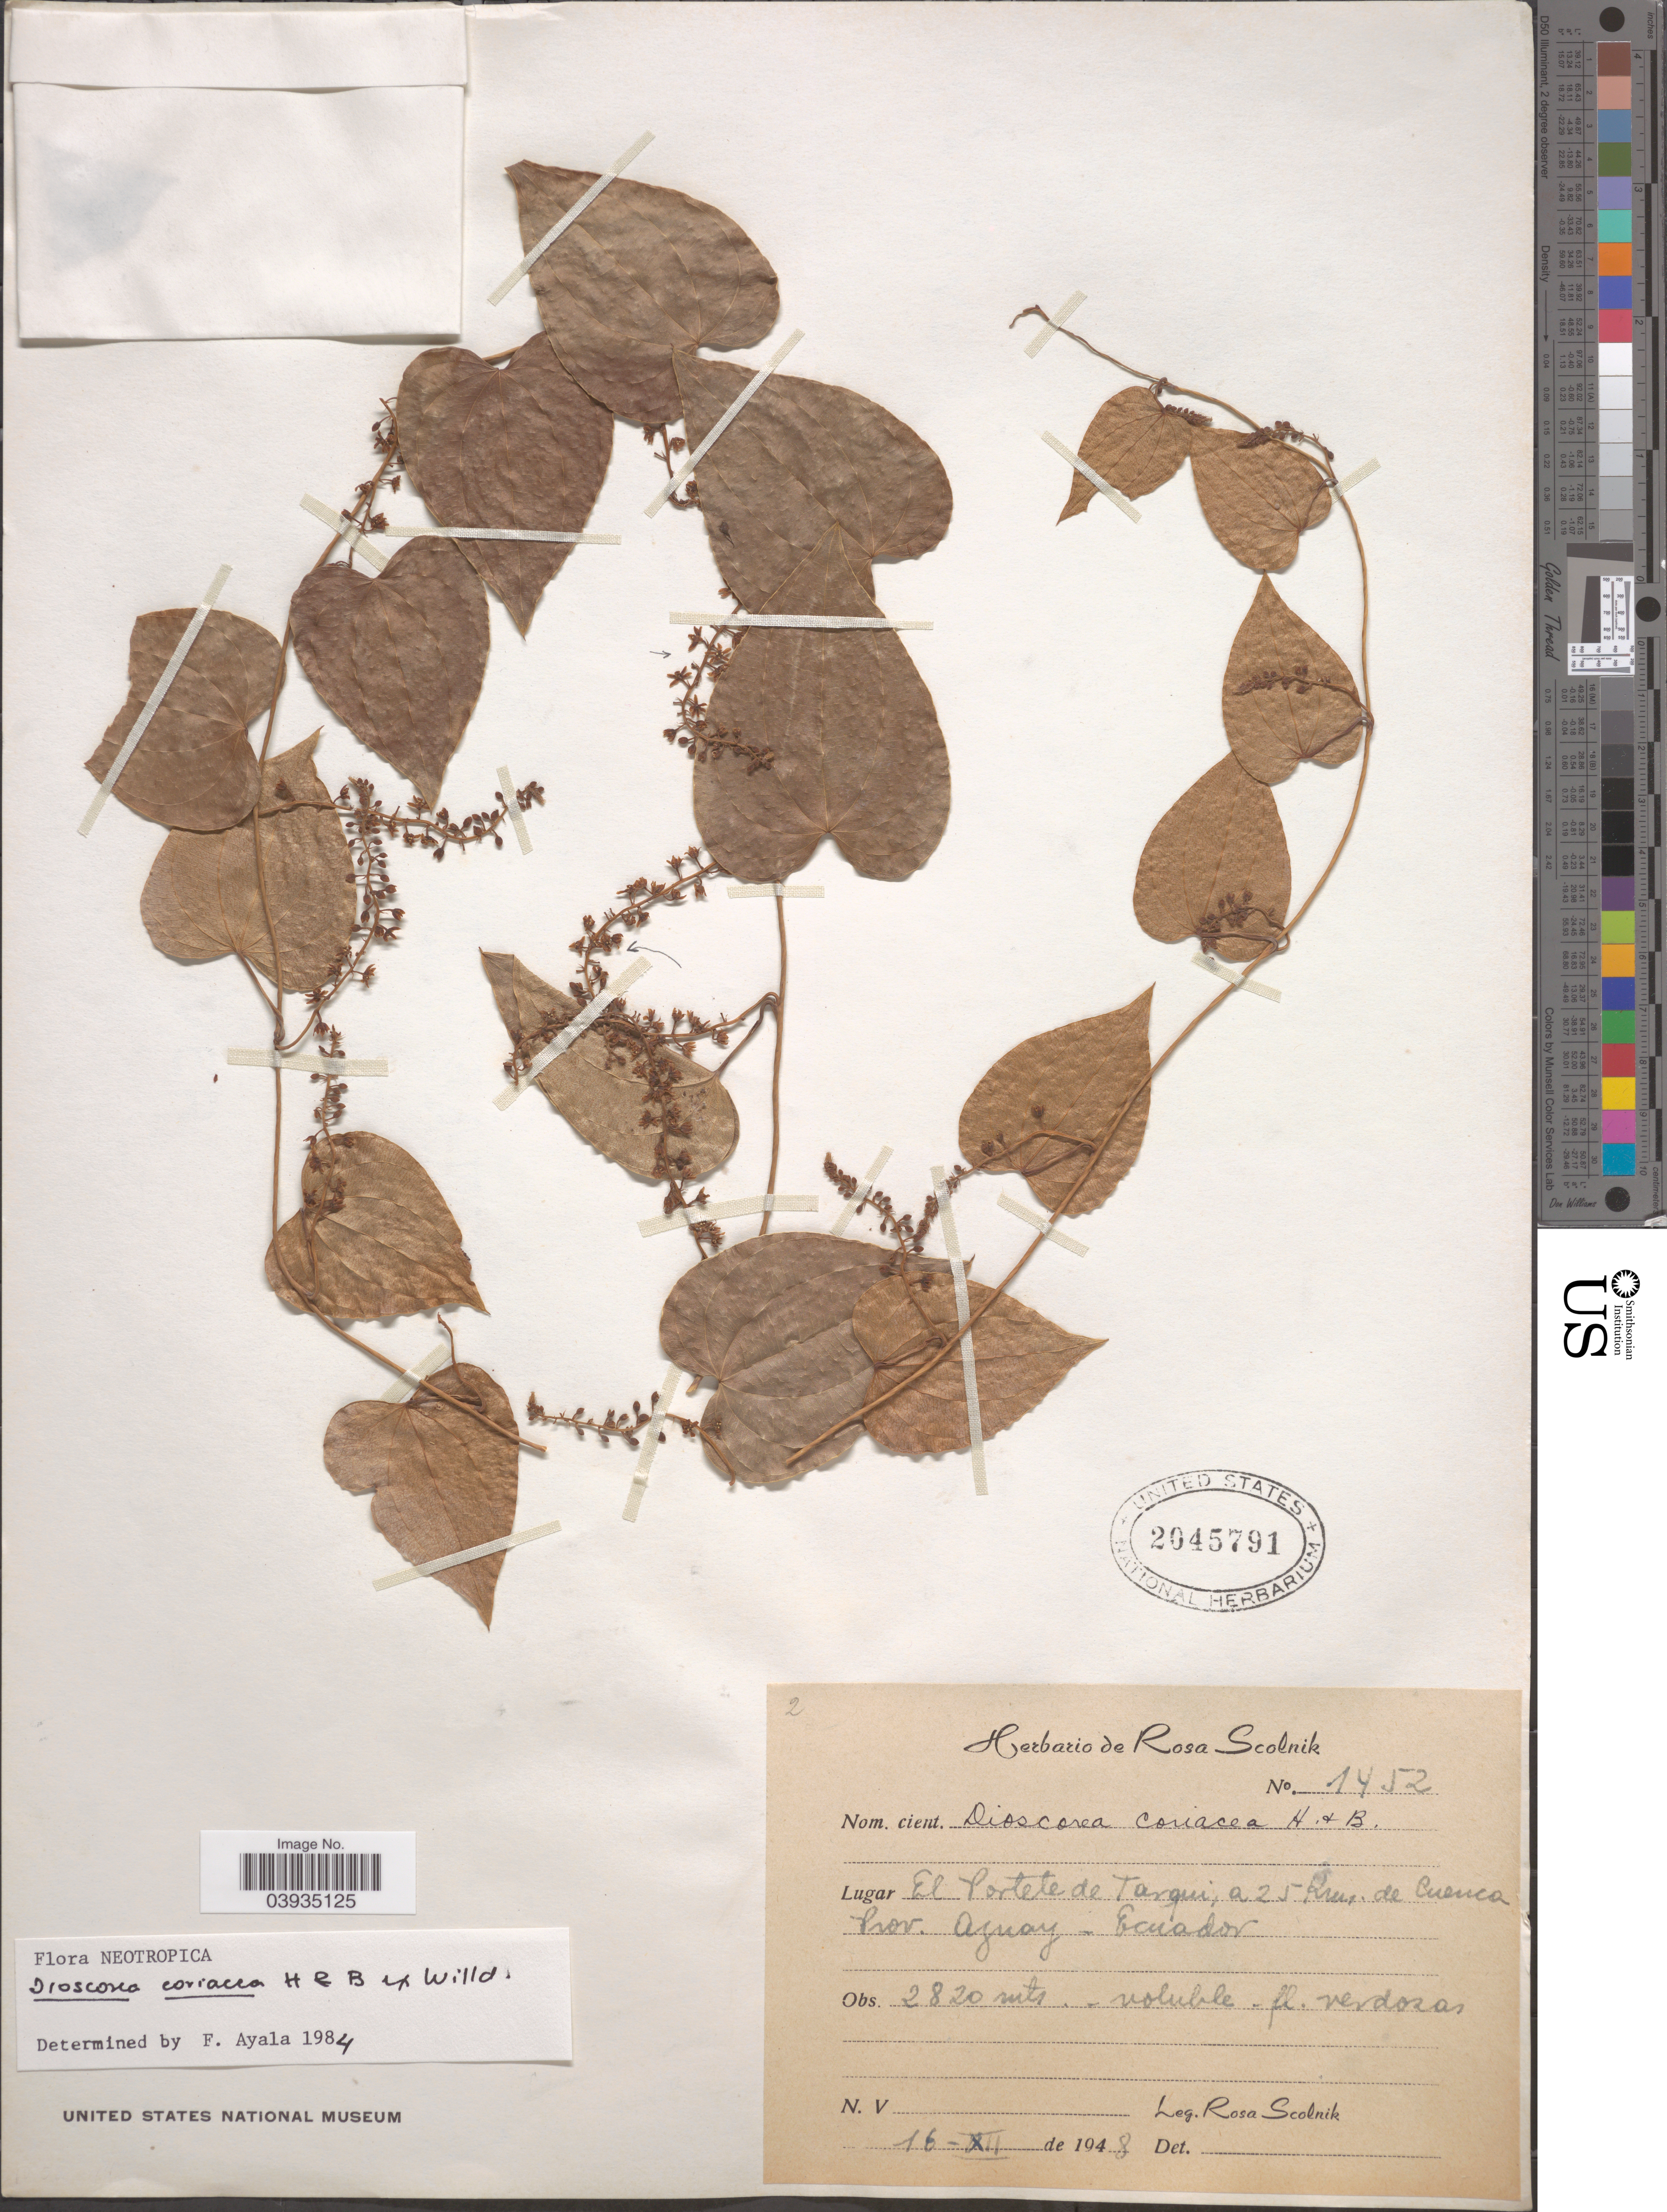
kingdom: Plantae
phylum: Tracheophyta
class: Liliopsida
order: Dioscoreales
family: Dioscoreaceae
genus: Dioscorea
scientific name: Dioscorea coriacea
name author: Humb. & Bonpl. ex Willd.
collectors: R. Scolnik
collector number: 1452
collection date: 1948-12-16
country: Ecuador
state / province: Azuay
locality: Al Portete de Tarqui, a 25 Km. de Cuenca.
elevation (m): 2820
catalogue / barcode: US 2045791